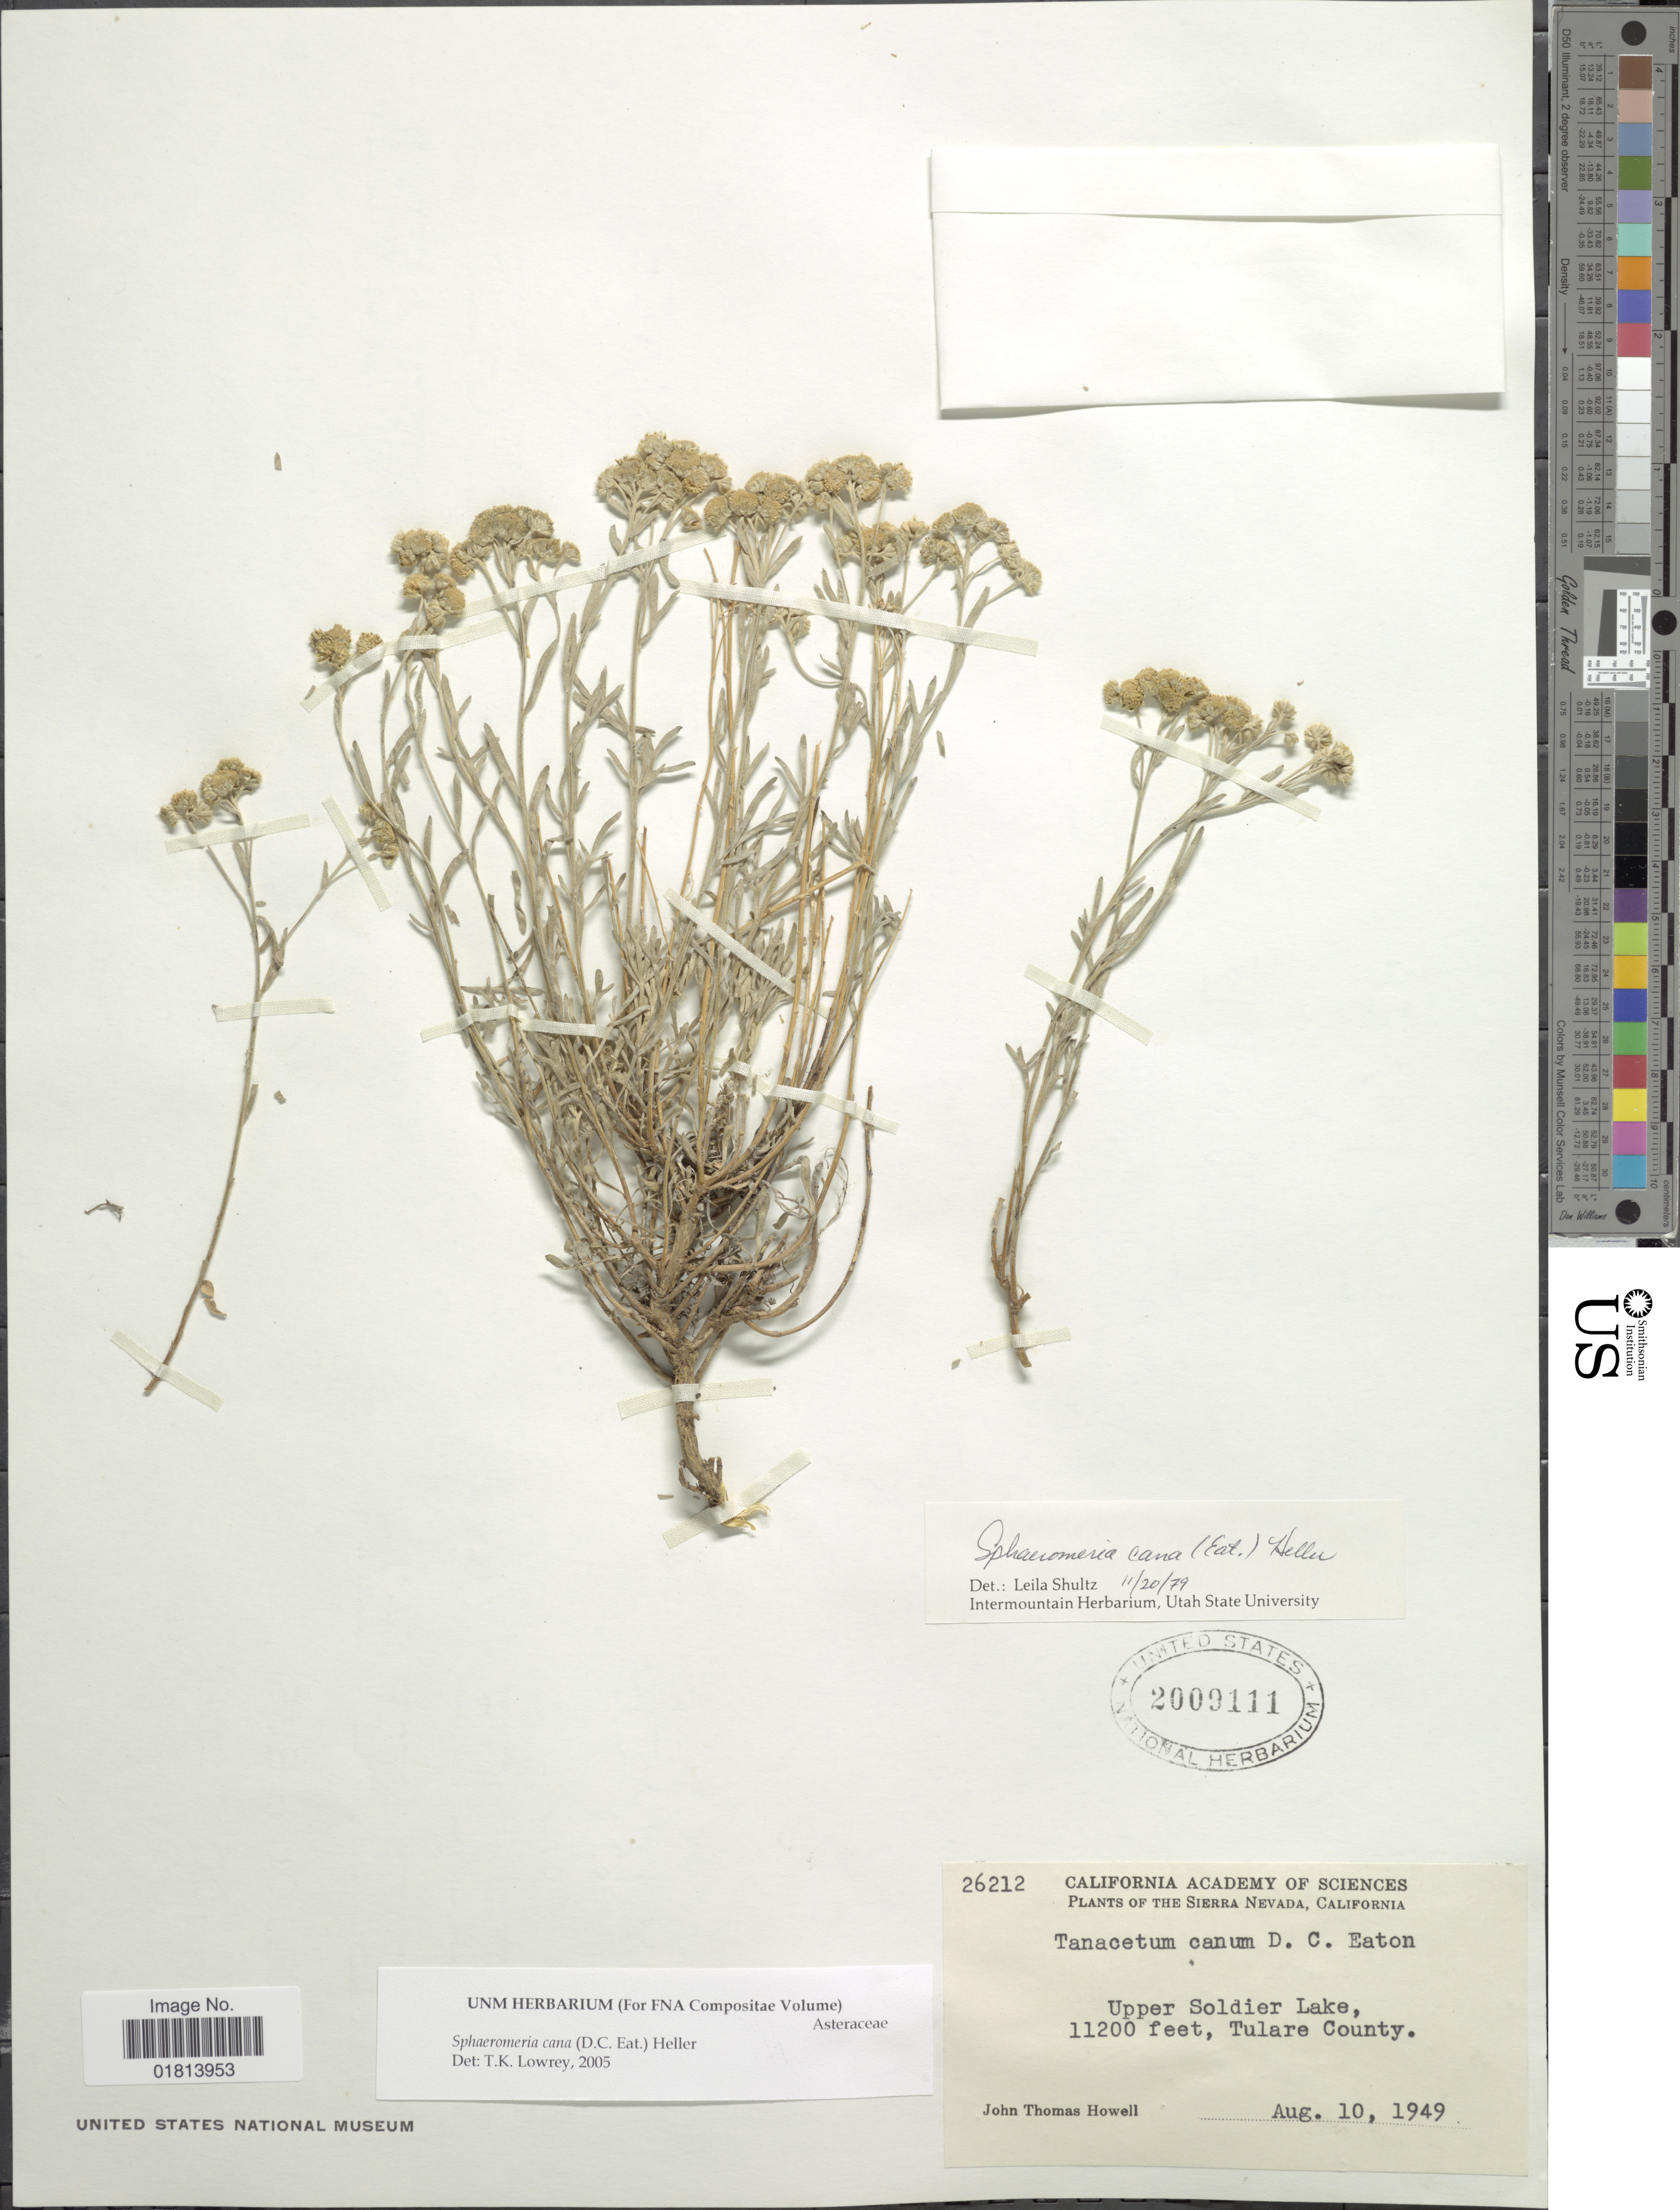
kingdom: Plantae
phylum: Tracheophyta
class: Magnoliopsida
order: Asterales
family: Asteraceae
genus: Sphaeromeria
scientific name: Sphaeromeria cana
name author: (D.C. Eaton) A. Heller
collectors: J. T. Howell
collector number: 26212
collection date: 1949-08-10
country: United States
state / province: California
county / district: Tulare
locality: The Sierra Nevada, California, Upper Soldier Lake, Tulare County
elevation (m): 3414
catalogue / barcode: US 2009111